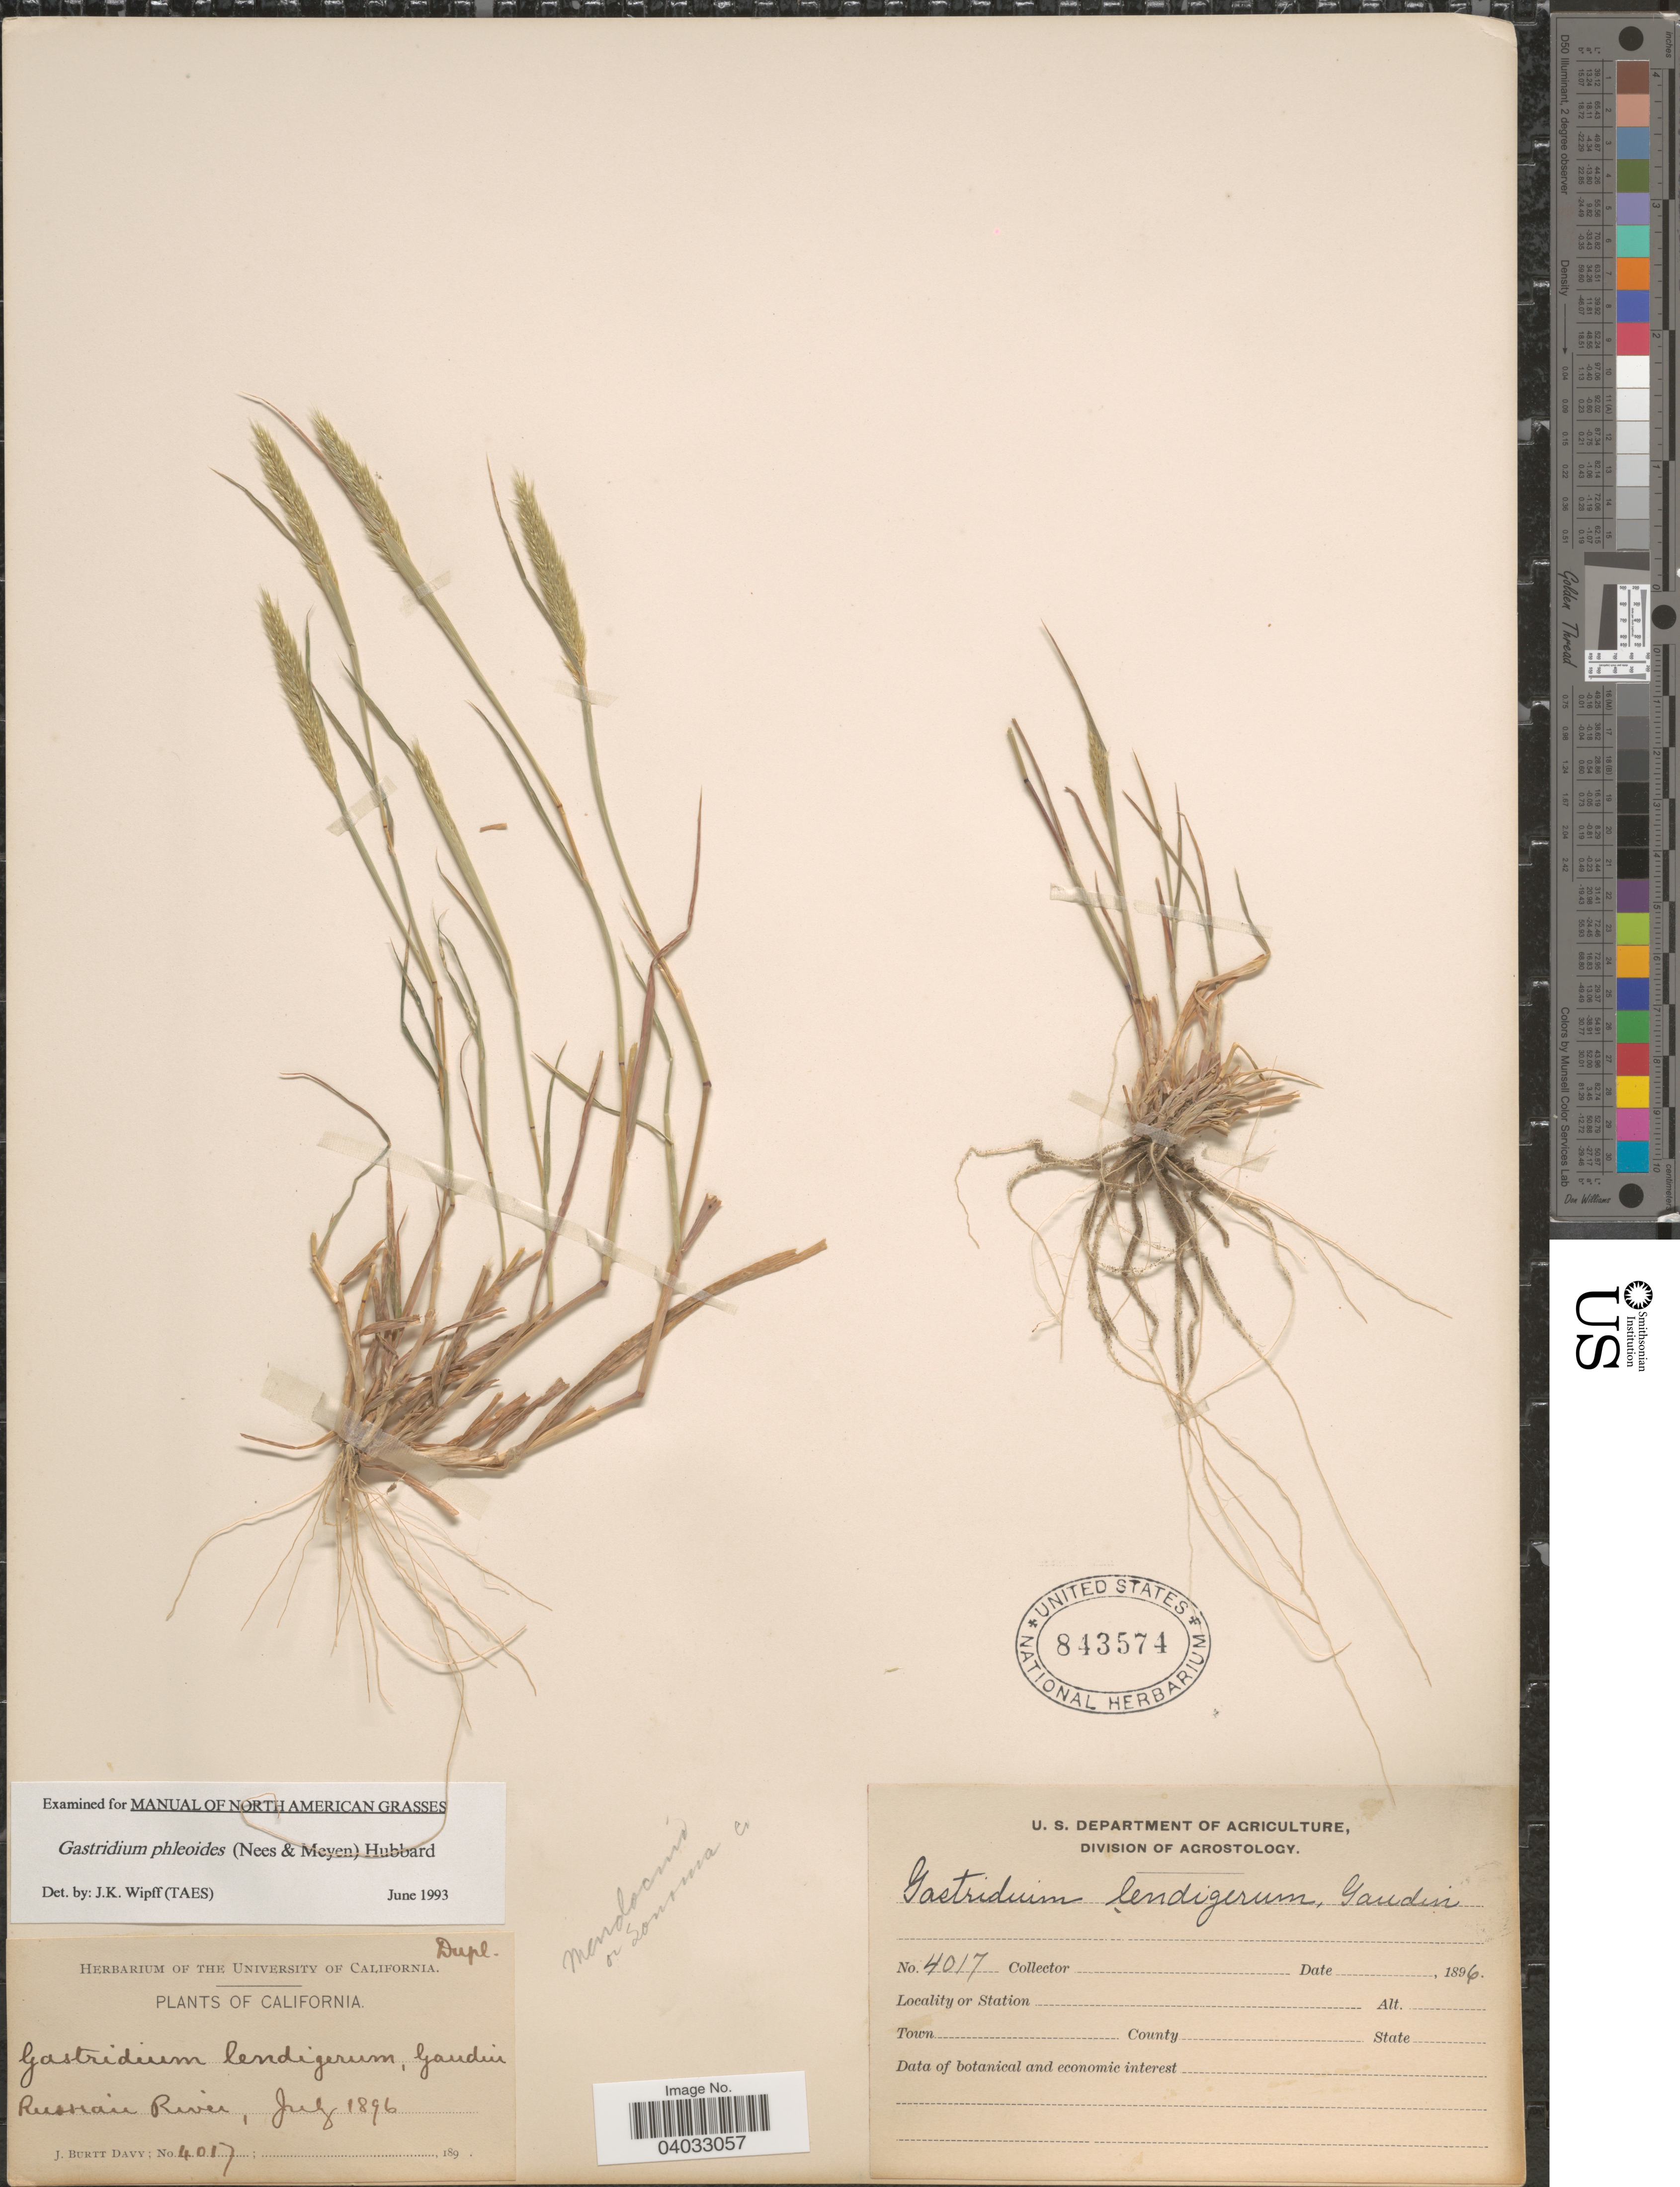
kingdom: Plantae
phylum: Tracheophyta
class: Liliopsida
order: Poales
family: Poaceae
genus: Gastridium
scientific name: Gastridium phleoides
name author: (Nees) C.E. Hubb.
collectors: J. Burtt Davy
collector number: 4017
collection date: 1896-07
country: United States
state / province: California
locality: Russian River.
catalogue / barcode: US 843574